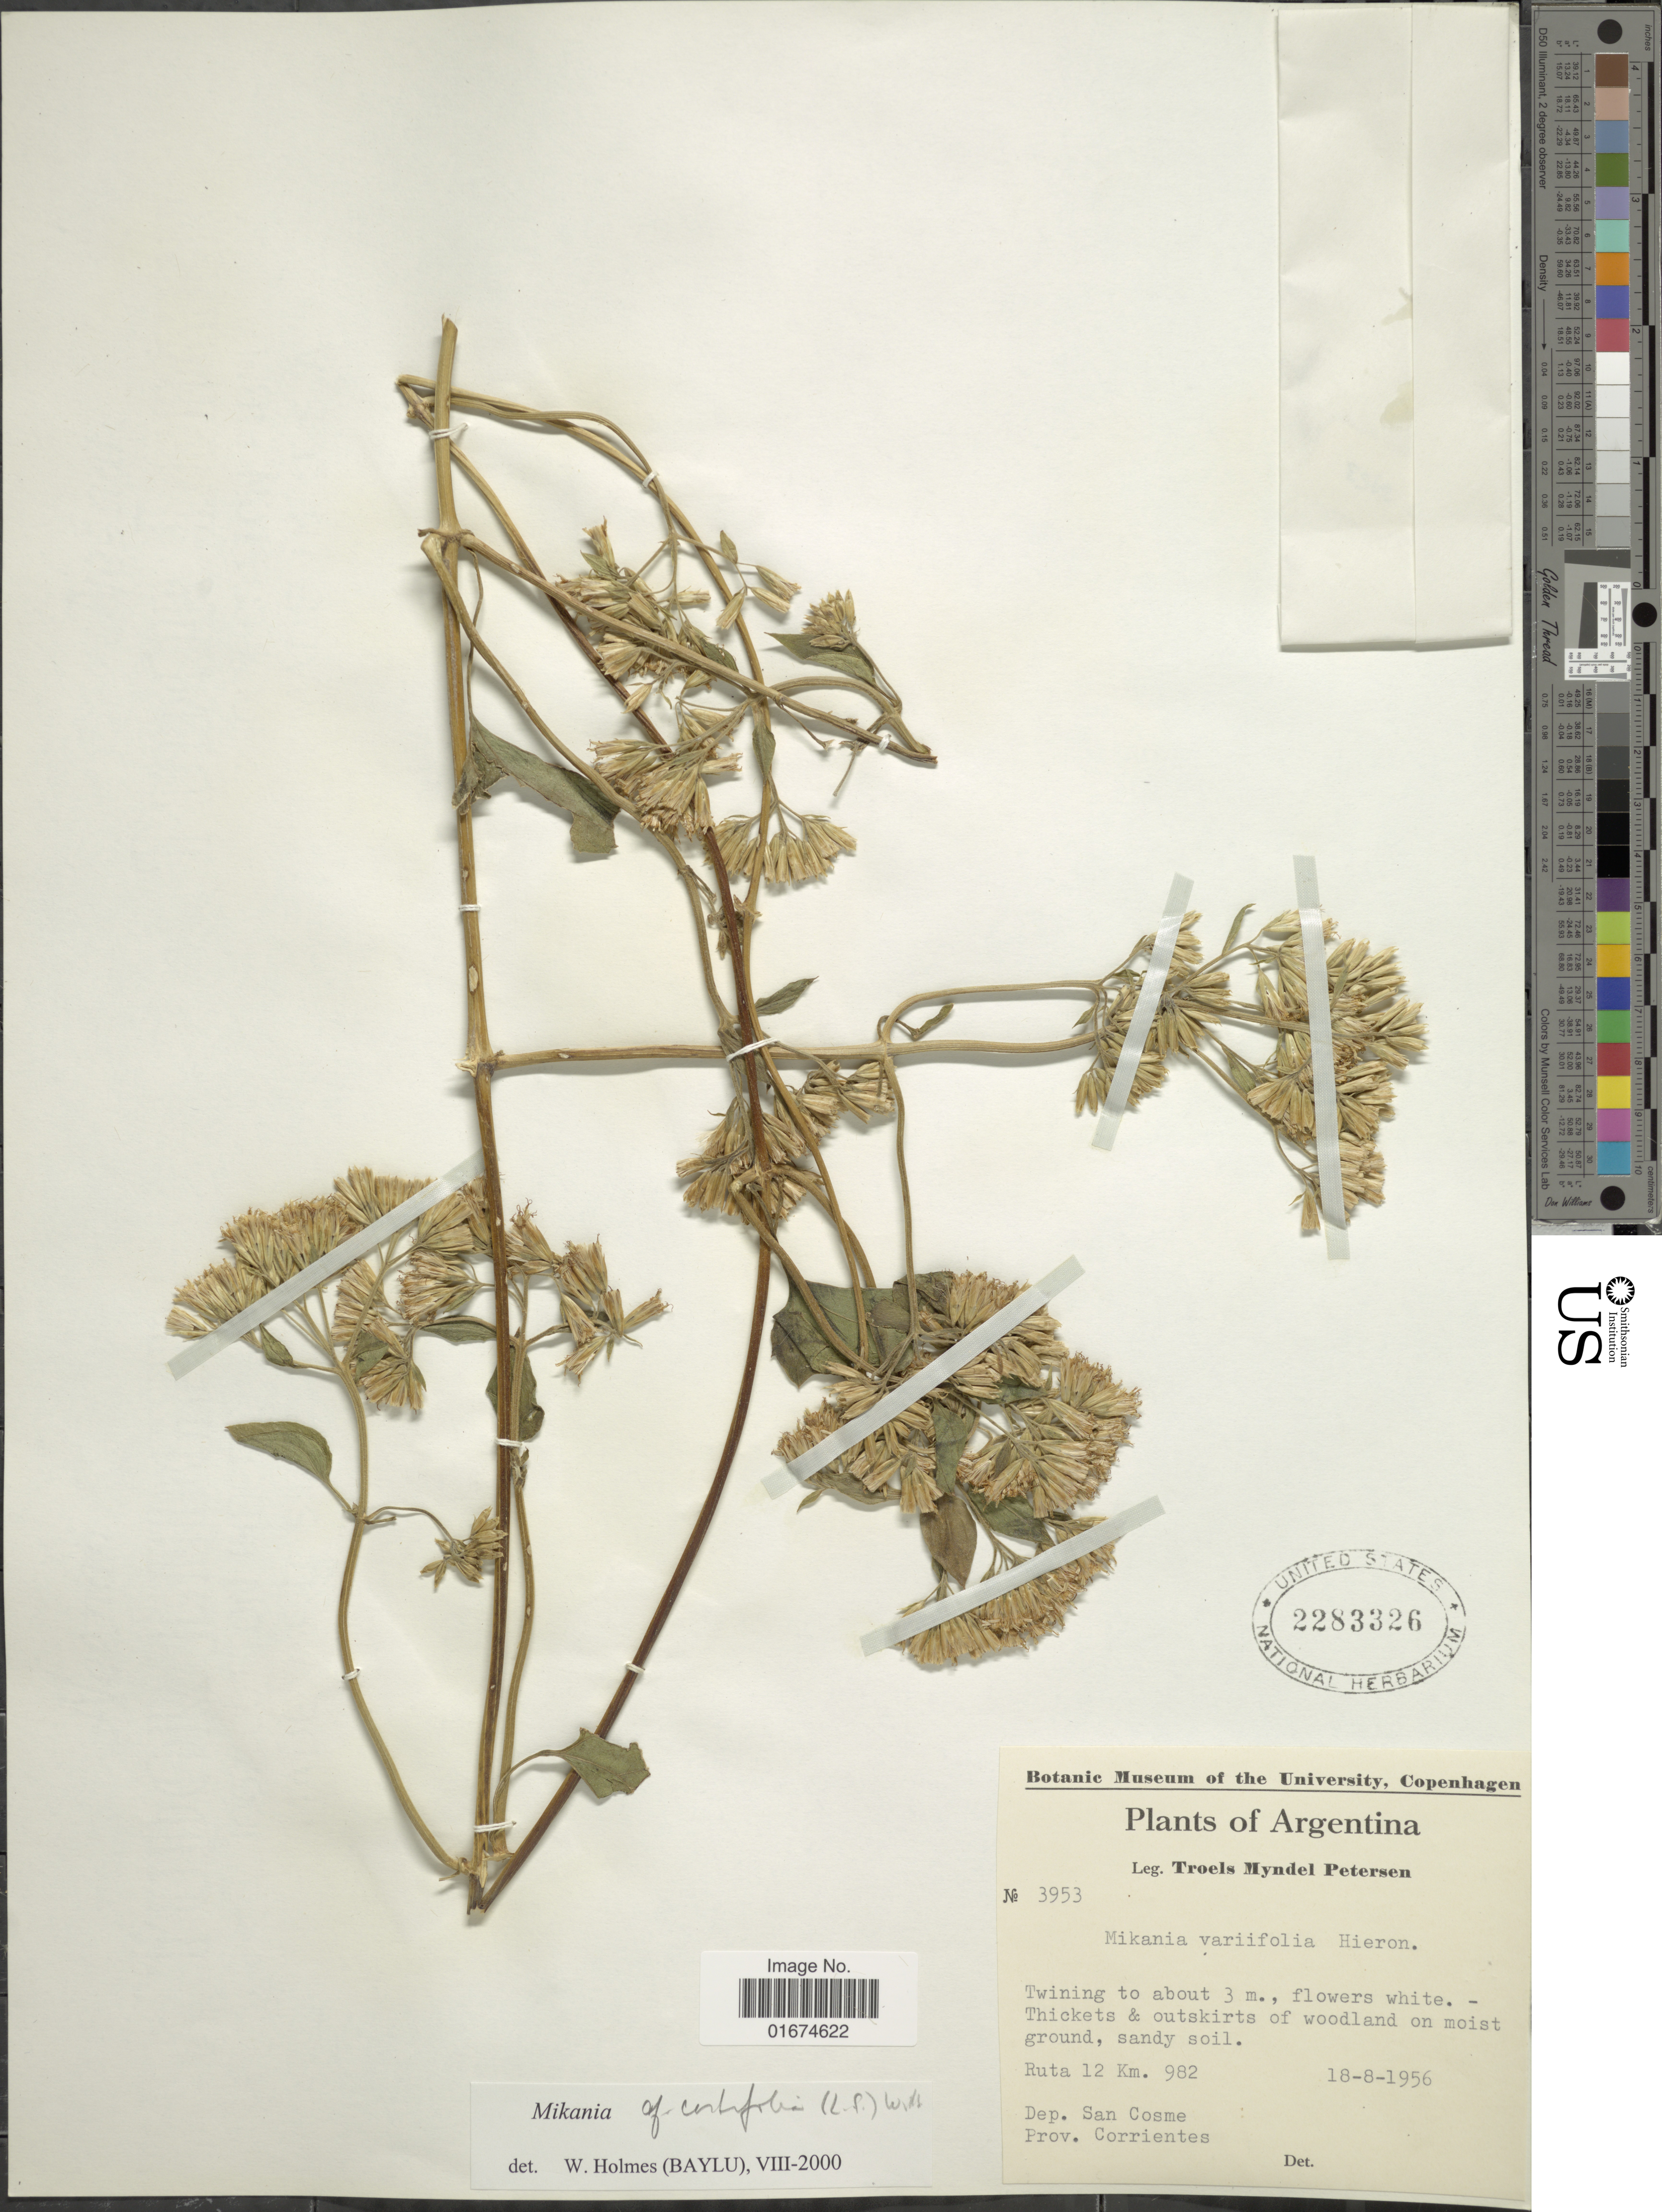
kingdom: Plantae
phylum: Tracheophyta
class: Magnoliopsida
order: Asterales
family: Asteraceae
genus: Mikania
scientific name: Mikania cordifolia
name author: Kunth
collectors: T. M. Petersen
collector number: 3953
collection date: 1956-08-18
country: Argentina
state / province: Corrientes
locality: Dep. San Cosme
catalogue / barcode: US 2283326